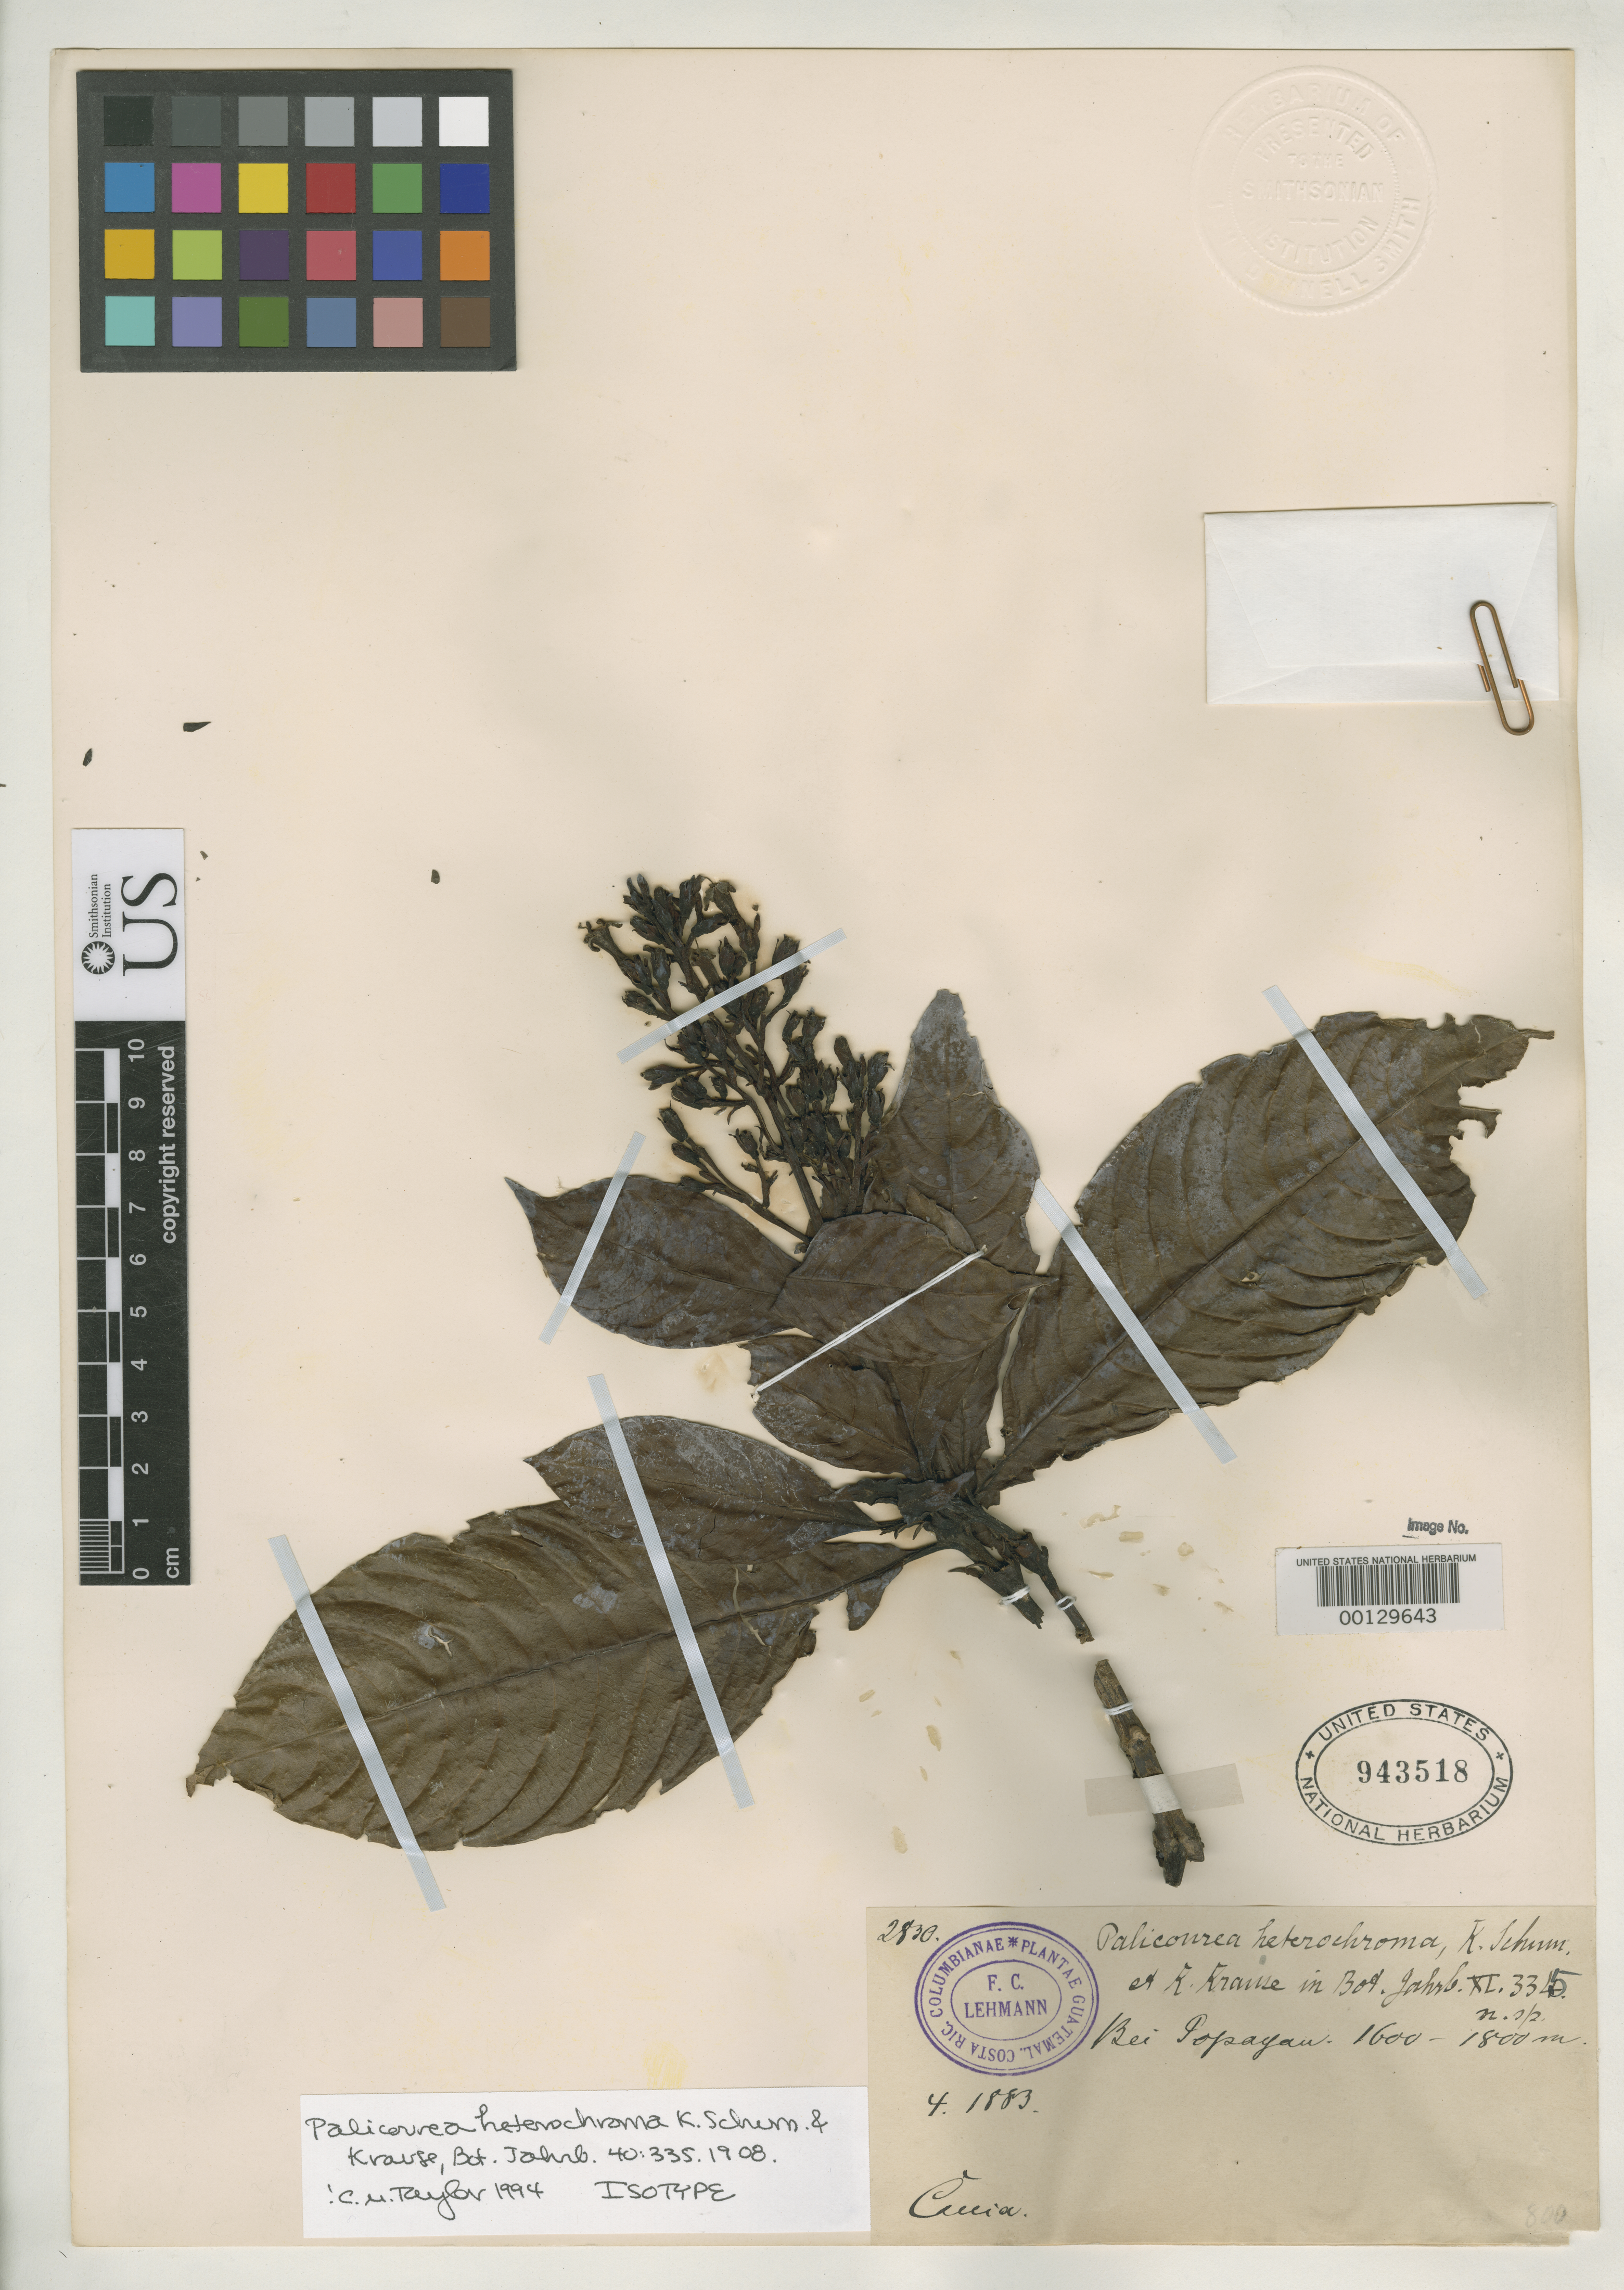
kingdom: Plantae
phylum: Tracheophyta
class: Magnoliopsida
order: Gentianales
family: Rubiaceae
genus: Palicourea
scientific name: Palicourea heterochroma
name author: K. Schum. & K. Krause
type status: Isotype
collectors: F. C. Lehmann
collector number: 2830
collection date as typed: Apr 1883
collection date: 1883-04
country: Colombia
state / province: Cauca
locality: Near Popayan.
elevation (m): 1600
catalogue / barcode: US 943518